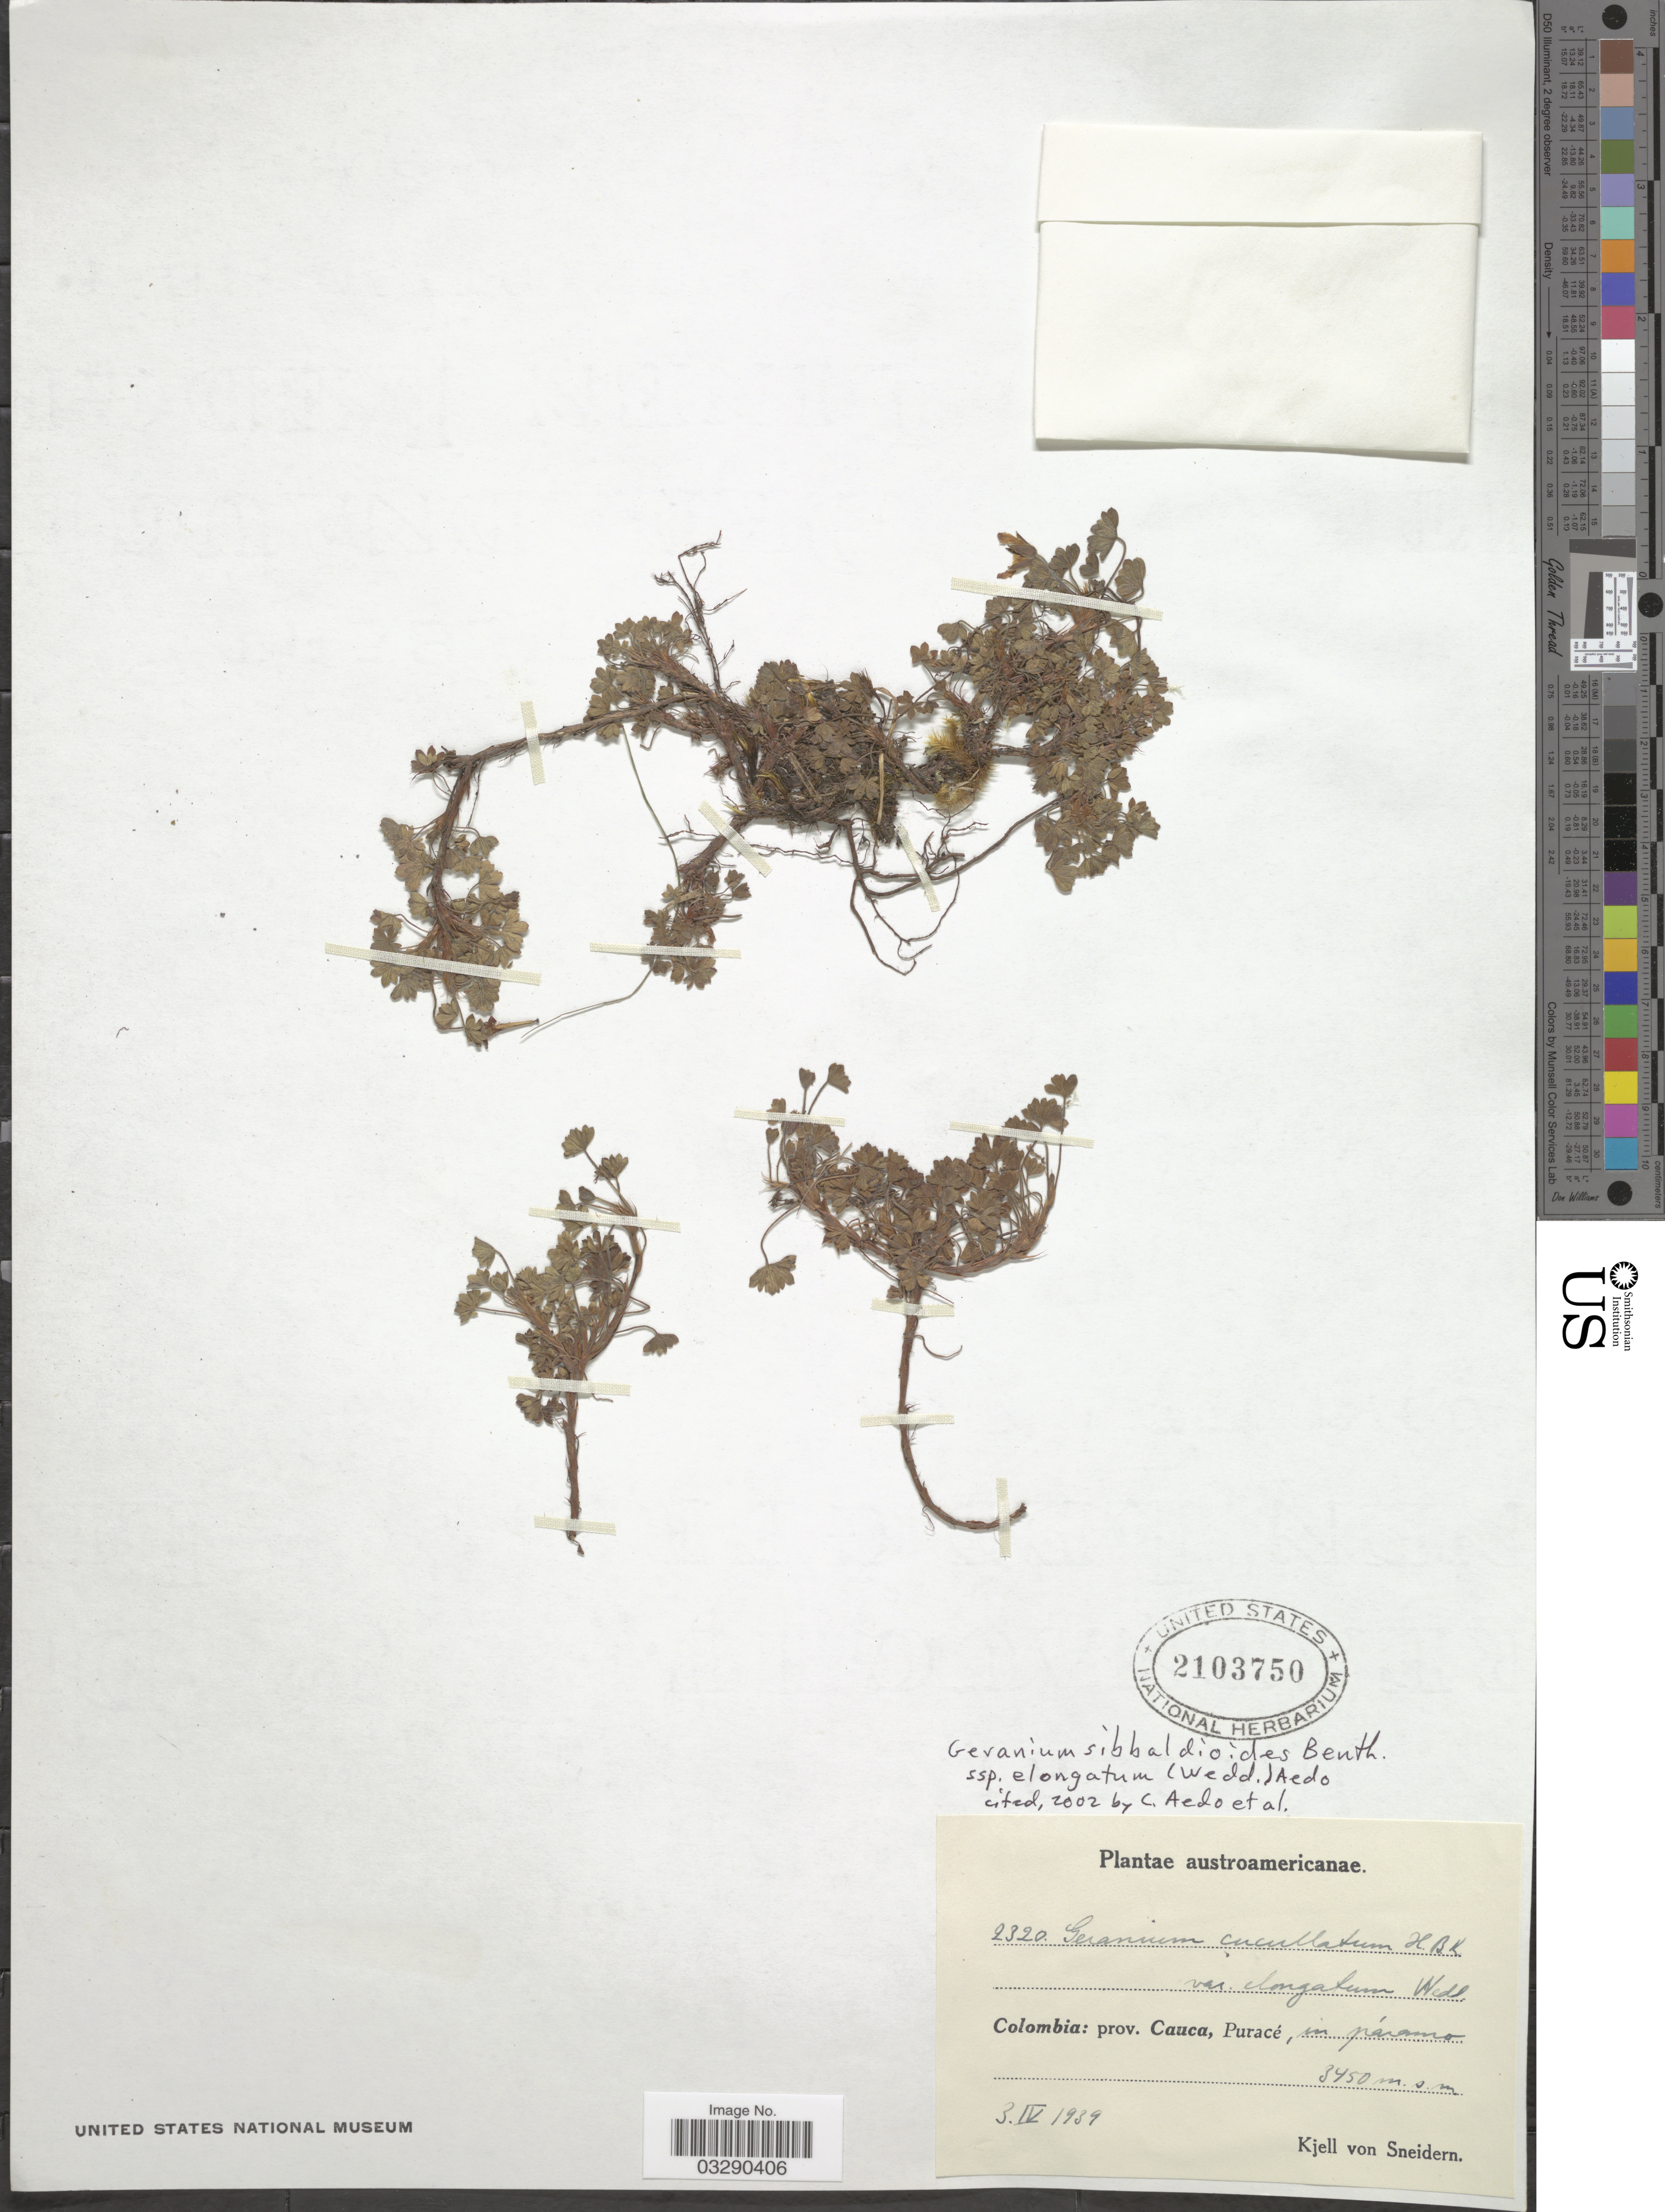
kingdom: Plantae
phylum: Tracheophyta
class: Magnoliopsida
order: Geraniales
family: Geraniaceae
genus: Geranium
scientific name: Geranium sibbaldioides subsp. elongatum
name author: (Wedd.) Aedo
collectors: K. von Sneidern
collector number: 2320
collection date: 1939-04-03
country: Colombia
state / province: Cauca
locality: Puracé.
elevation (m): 3450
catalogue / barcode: US 2103750